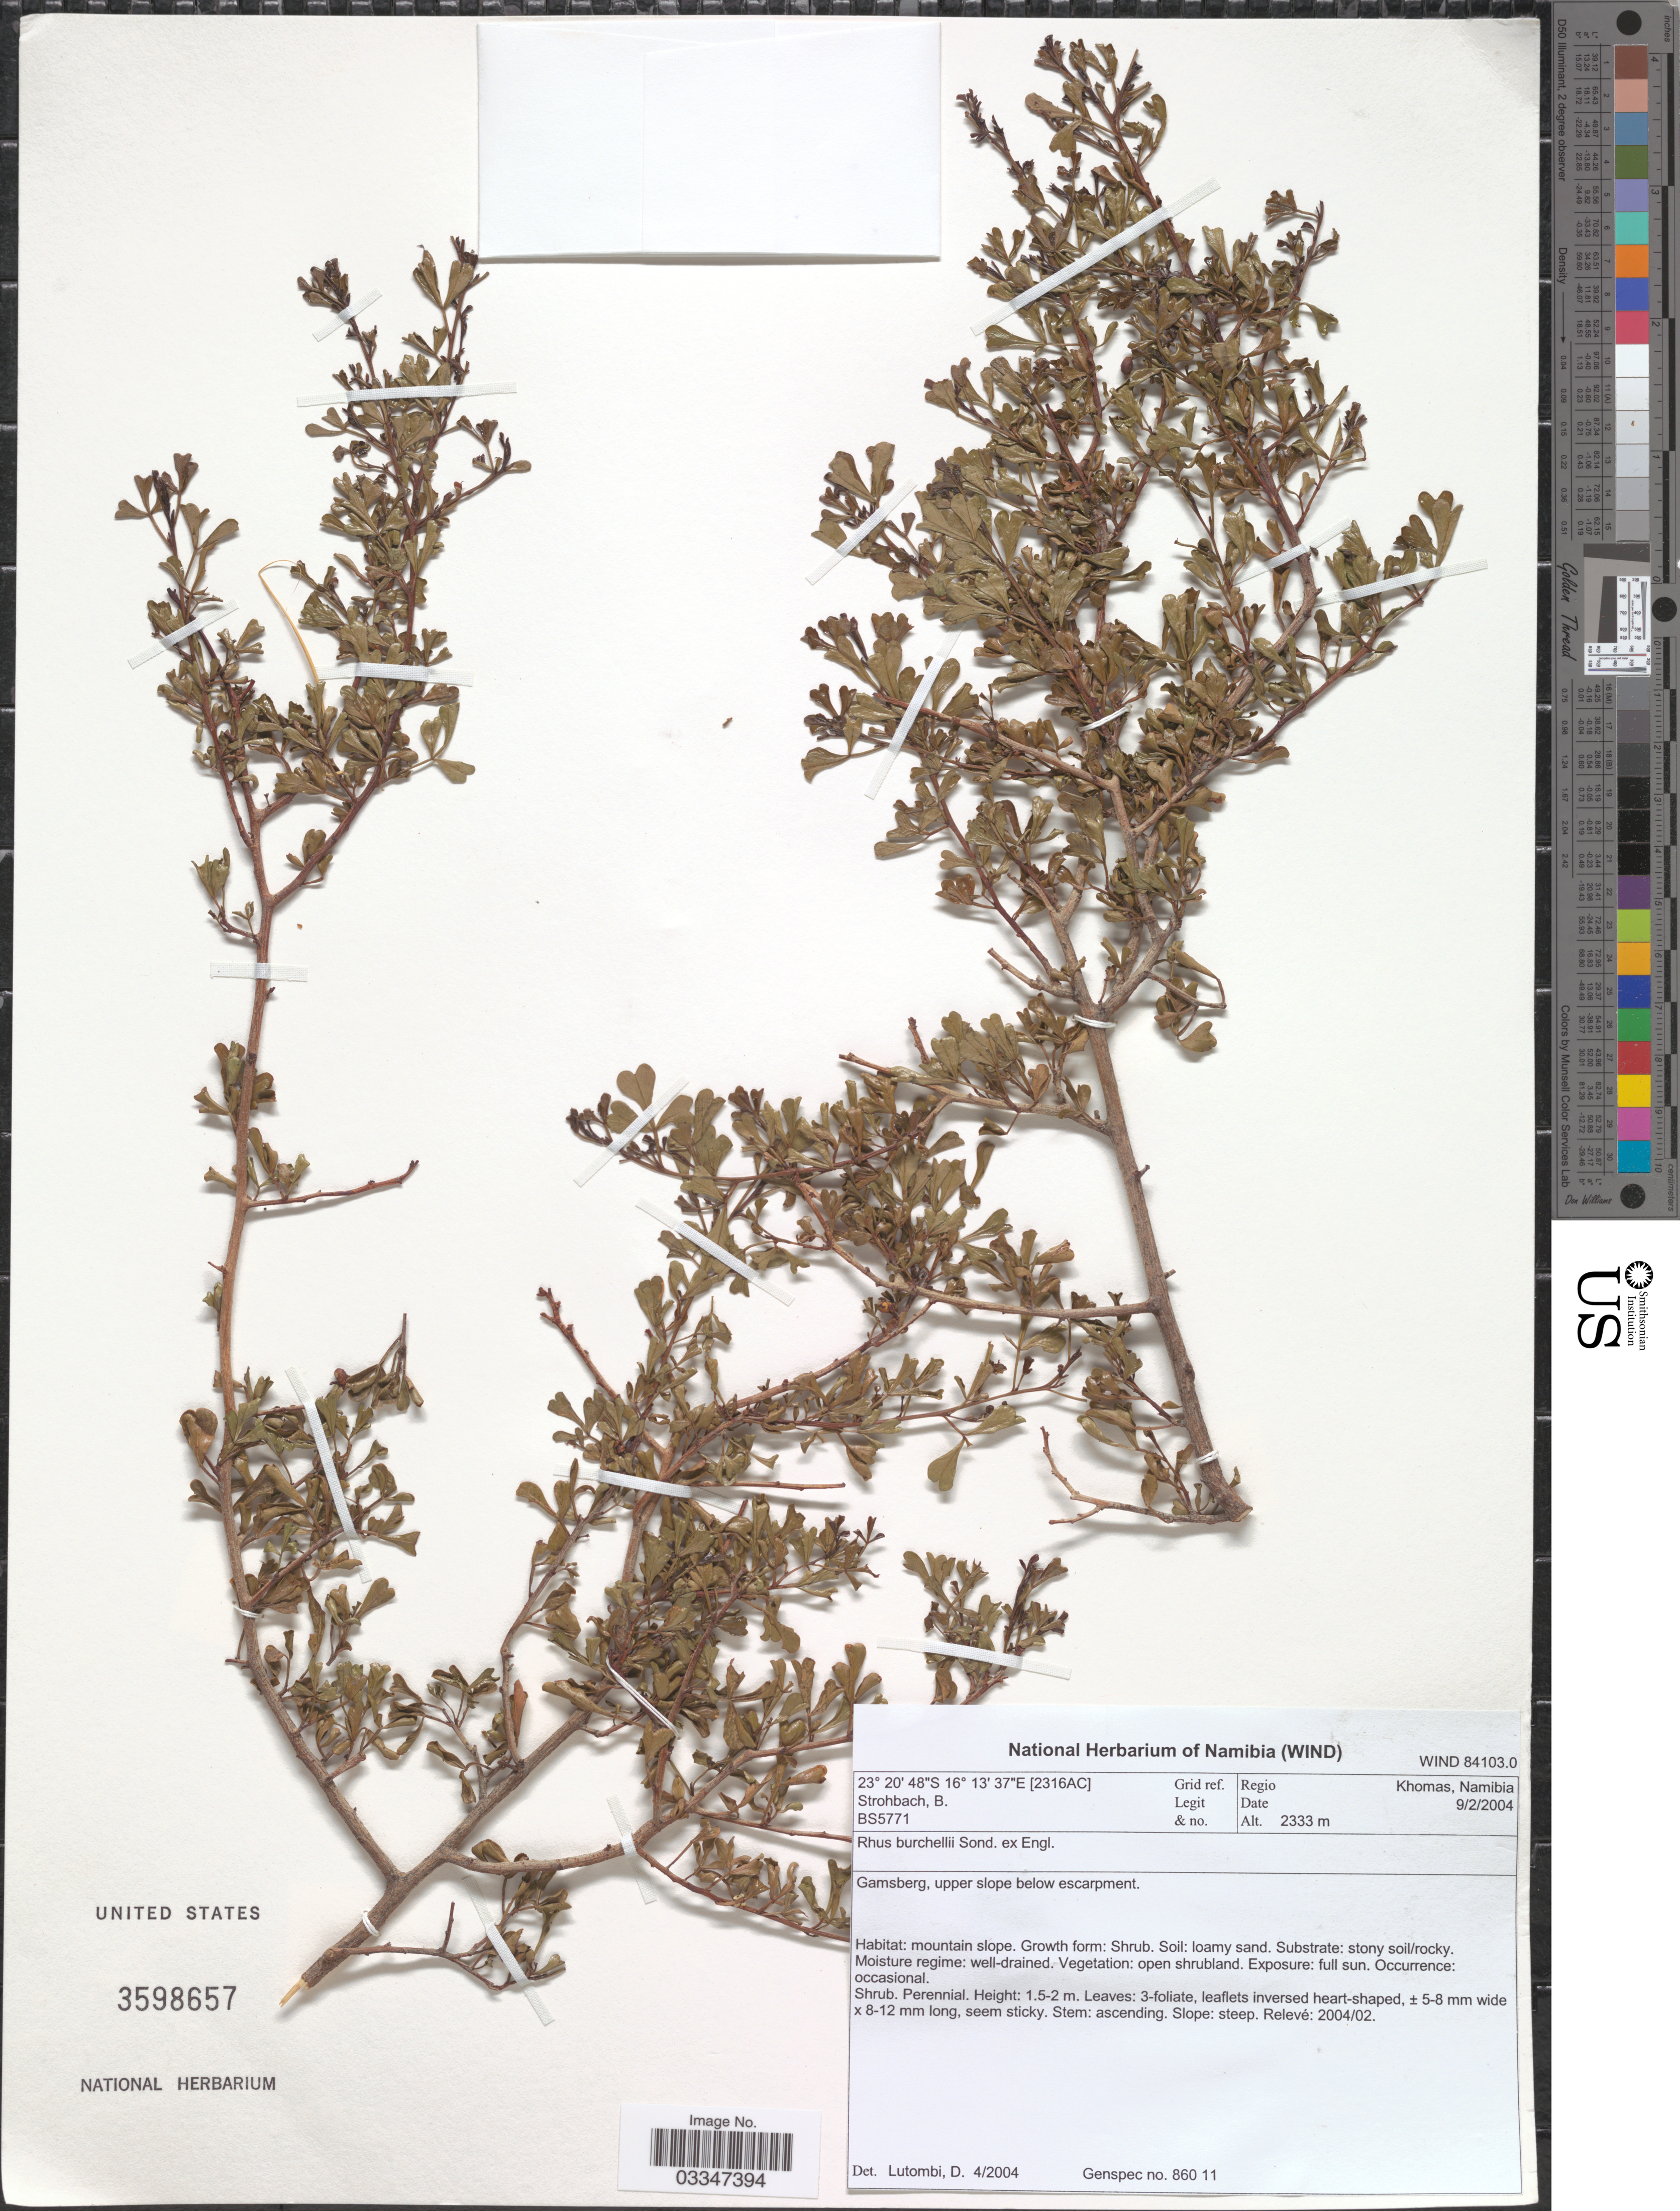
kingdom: Plantae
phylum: Tracheophyta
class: Magnoliopsida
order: Sapindales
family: Anacardiaceae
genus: Rhus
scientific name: Rhus burchellii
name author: Sond.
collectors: B. Strohbach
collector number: BS5771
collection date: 2004-02-09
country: Namibia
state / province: Khomas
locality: [2316AC] Grid ref. Gamsberg, upper slow below escarpment.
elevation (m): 2333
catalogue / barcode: US 3598657